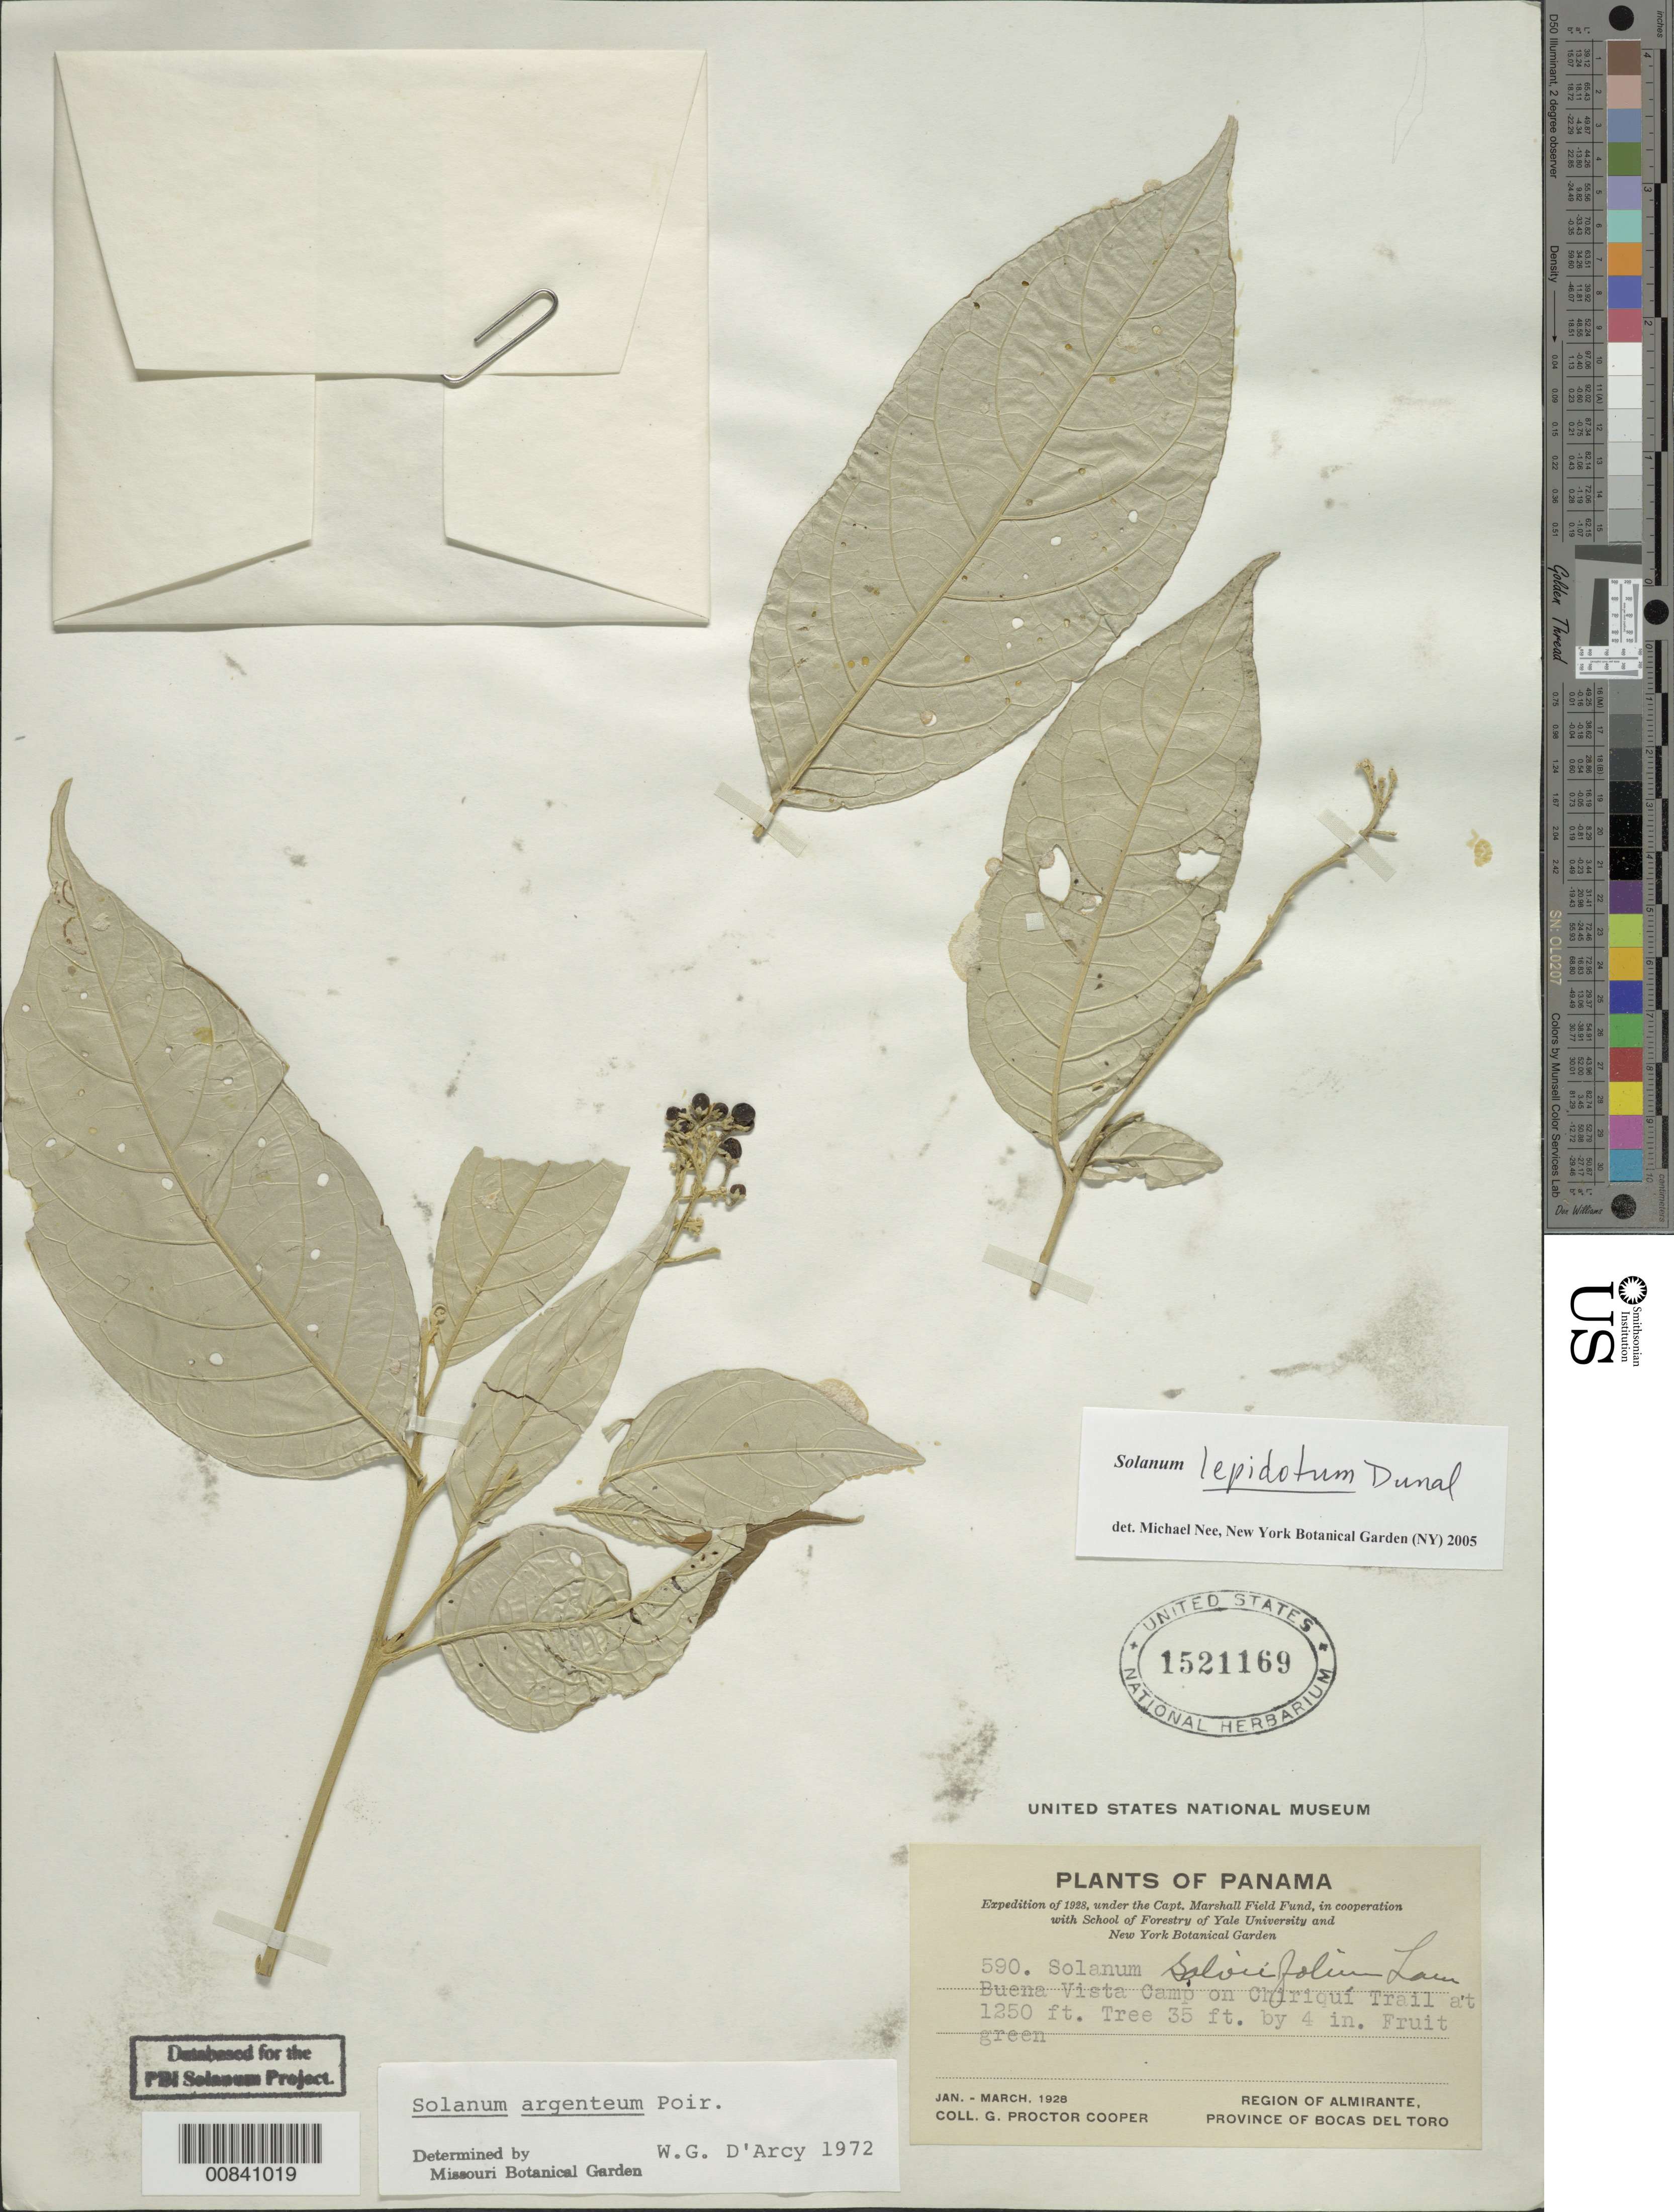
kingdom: Plantae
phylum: Tracheophyta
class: Magnoliopsida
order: Solanales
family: Solanaceae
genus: Solanum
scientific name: Solanum lepidotum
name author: Humb. & Bonpl. ex Dunal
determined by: Nee, Michael H.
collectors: G. Cooper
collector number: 590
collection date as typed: Jan 1928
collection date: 1928-01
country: Panama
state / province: Bocas del Toro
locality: Region of Almirante, Buena Vista Camp on Chiriquí Trail.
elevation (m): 381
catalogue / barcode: US 1521169